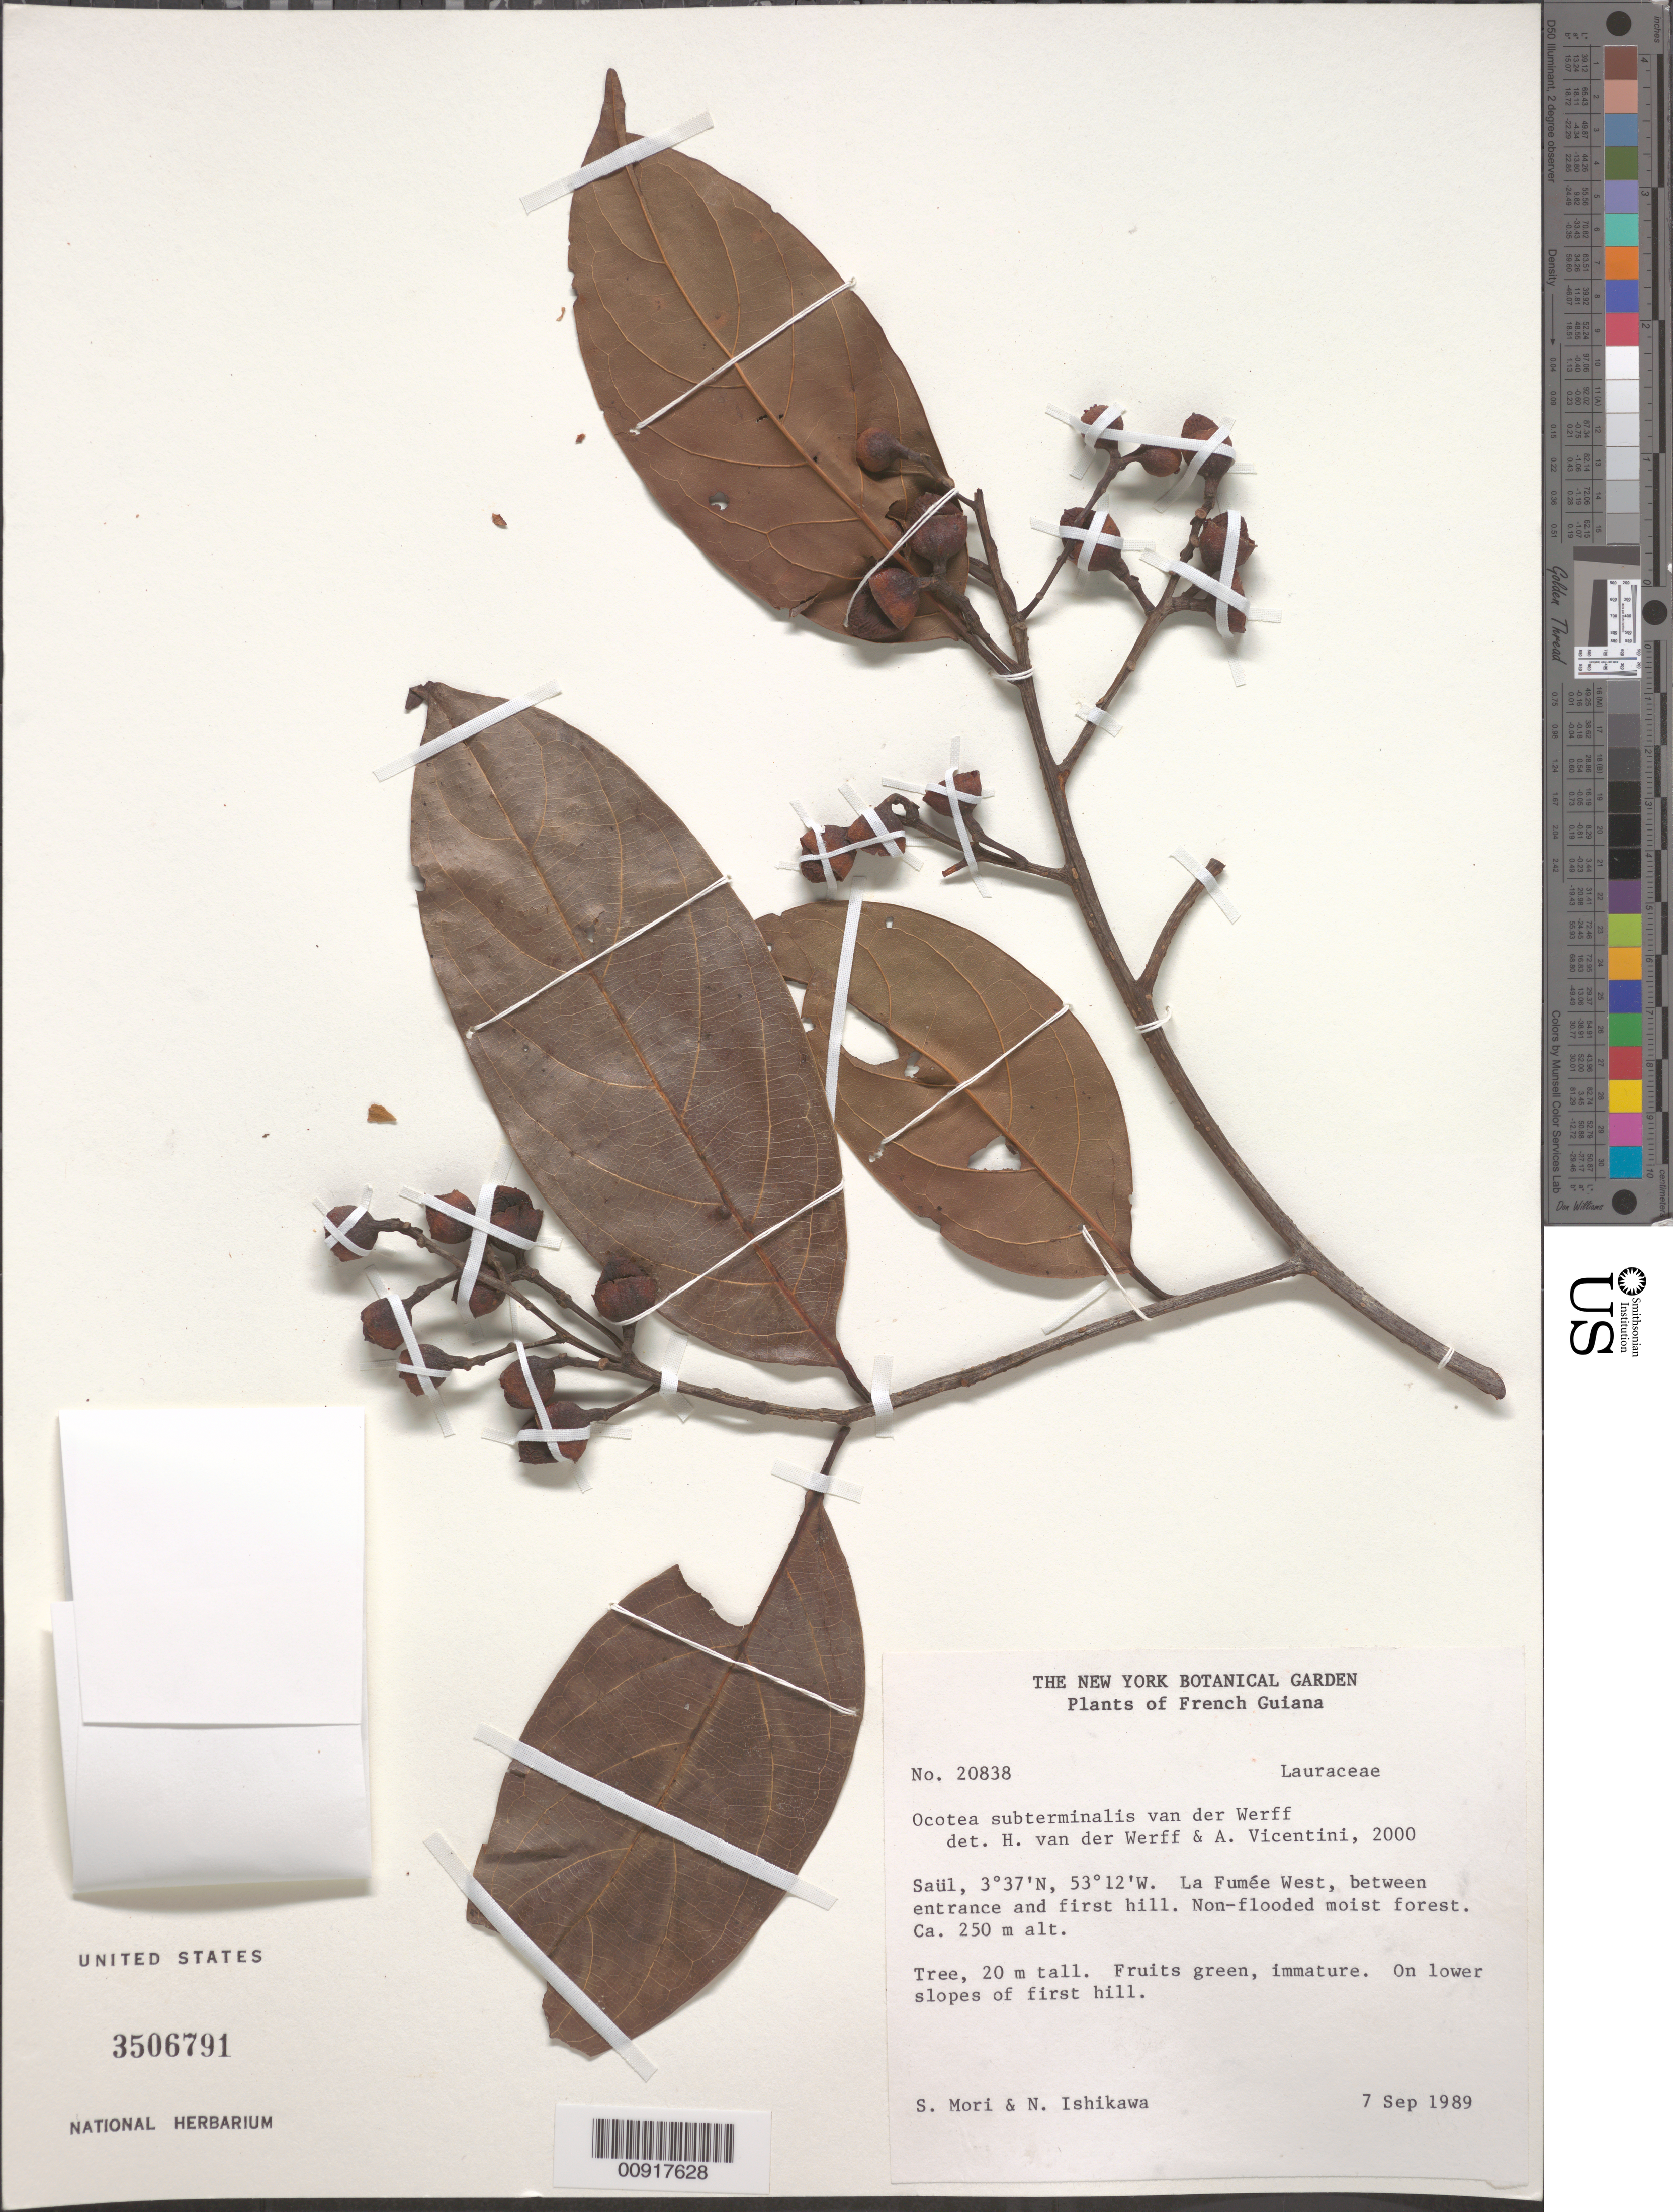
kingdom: Plantae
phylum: Tracheophyta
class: Magnoliopsida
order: Laurales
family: Lauraceae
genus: Ocotea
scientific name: Ocotea subterminalis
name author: van der Werff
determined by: van der Werff, H.; Vicentini, A.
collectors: S. Mori & N. Ishikawa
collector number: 20838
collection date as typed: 7-Sep-89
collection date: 1989-09-07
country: French Guiana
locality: Saül, La Fumée Oeste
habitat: Non-flooded moist forest; lower slopes of hill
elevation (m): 250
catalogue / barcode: US 3506791